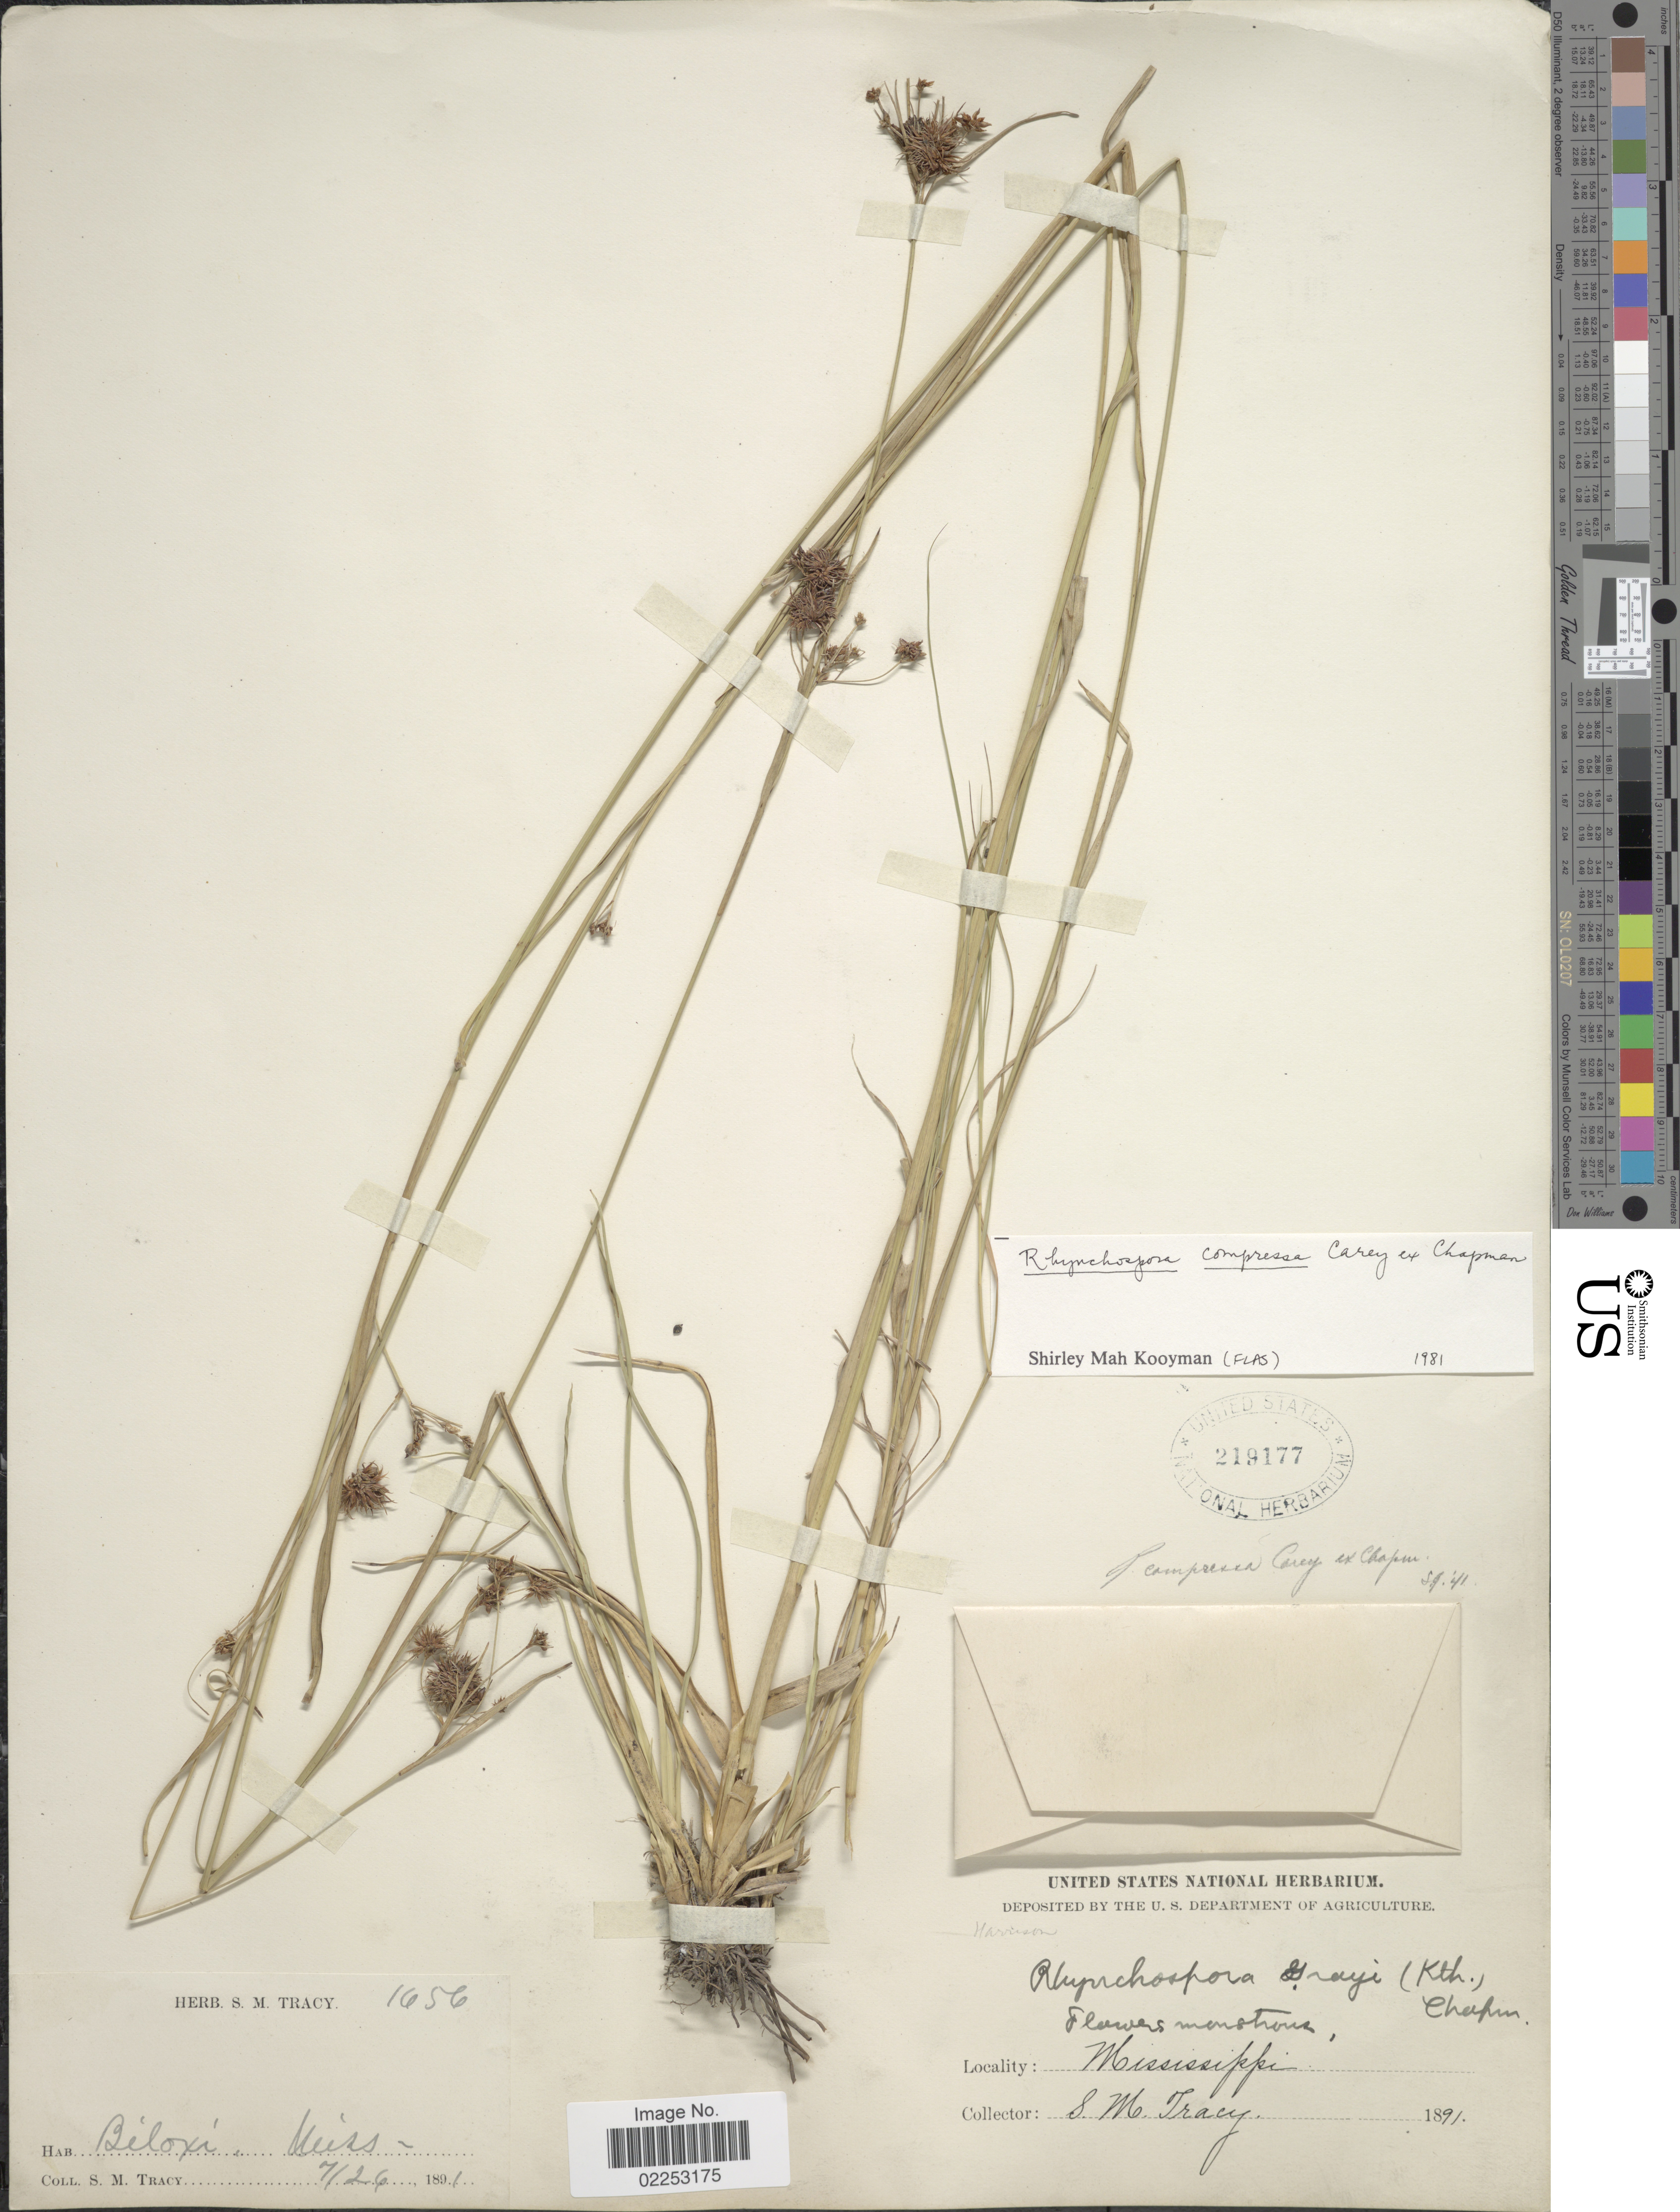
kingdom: Plantae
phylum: Tracheophyta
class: Liliopsida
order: Poales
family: Cyperaceae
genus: Rhynchospora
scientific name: Rhynchospora compressa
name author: J. Carey ex Chapm.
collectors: S. M. Tracy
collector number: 1656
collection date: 1891-07-26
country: United States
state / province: Mississippi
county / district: Harrison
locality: Biloxi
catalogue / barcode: US 219177